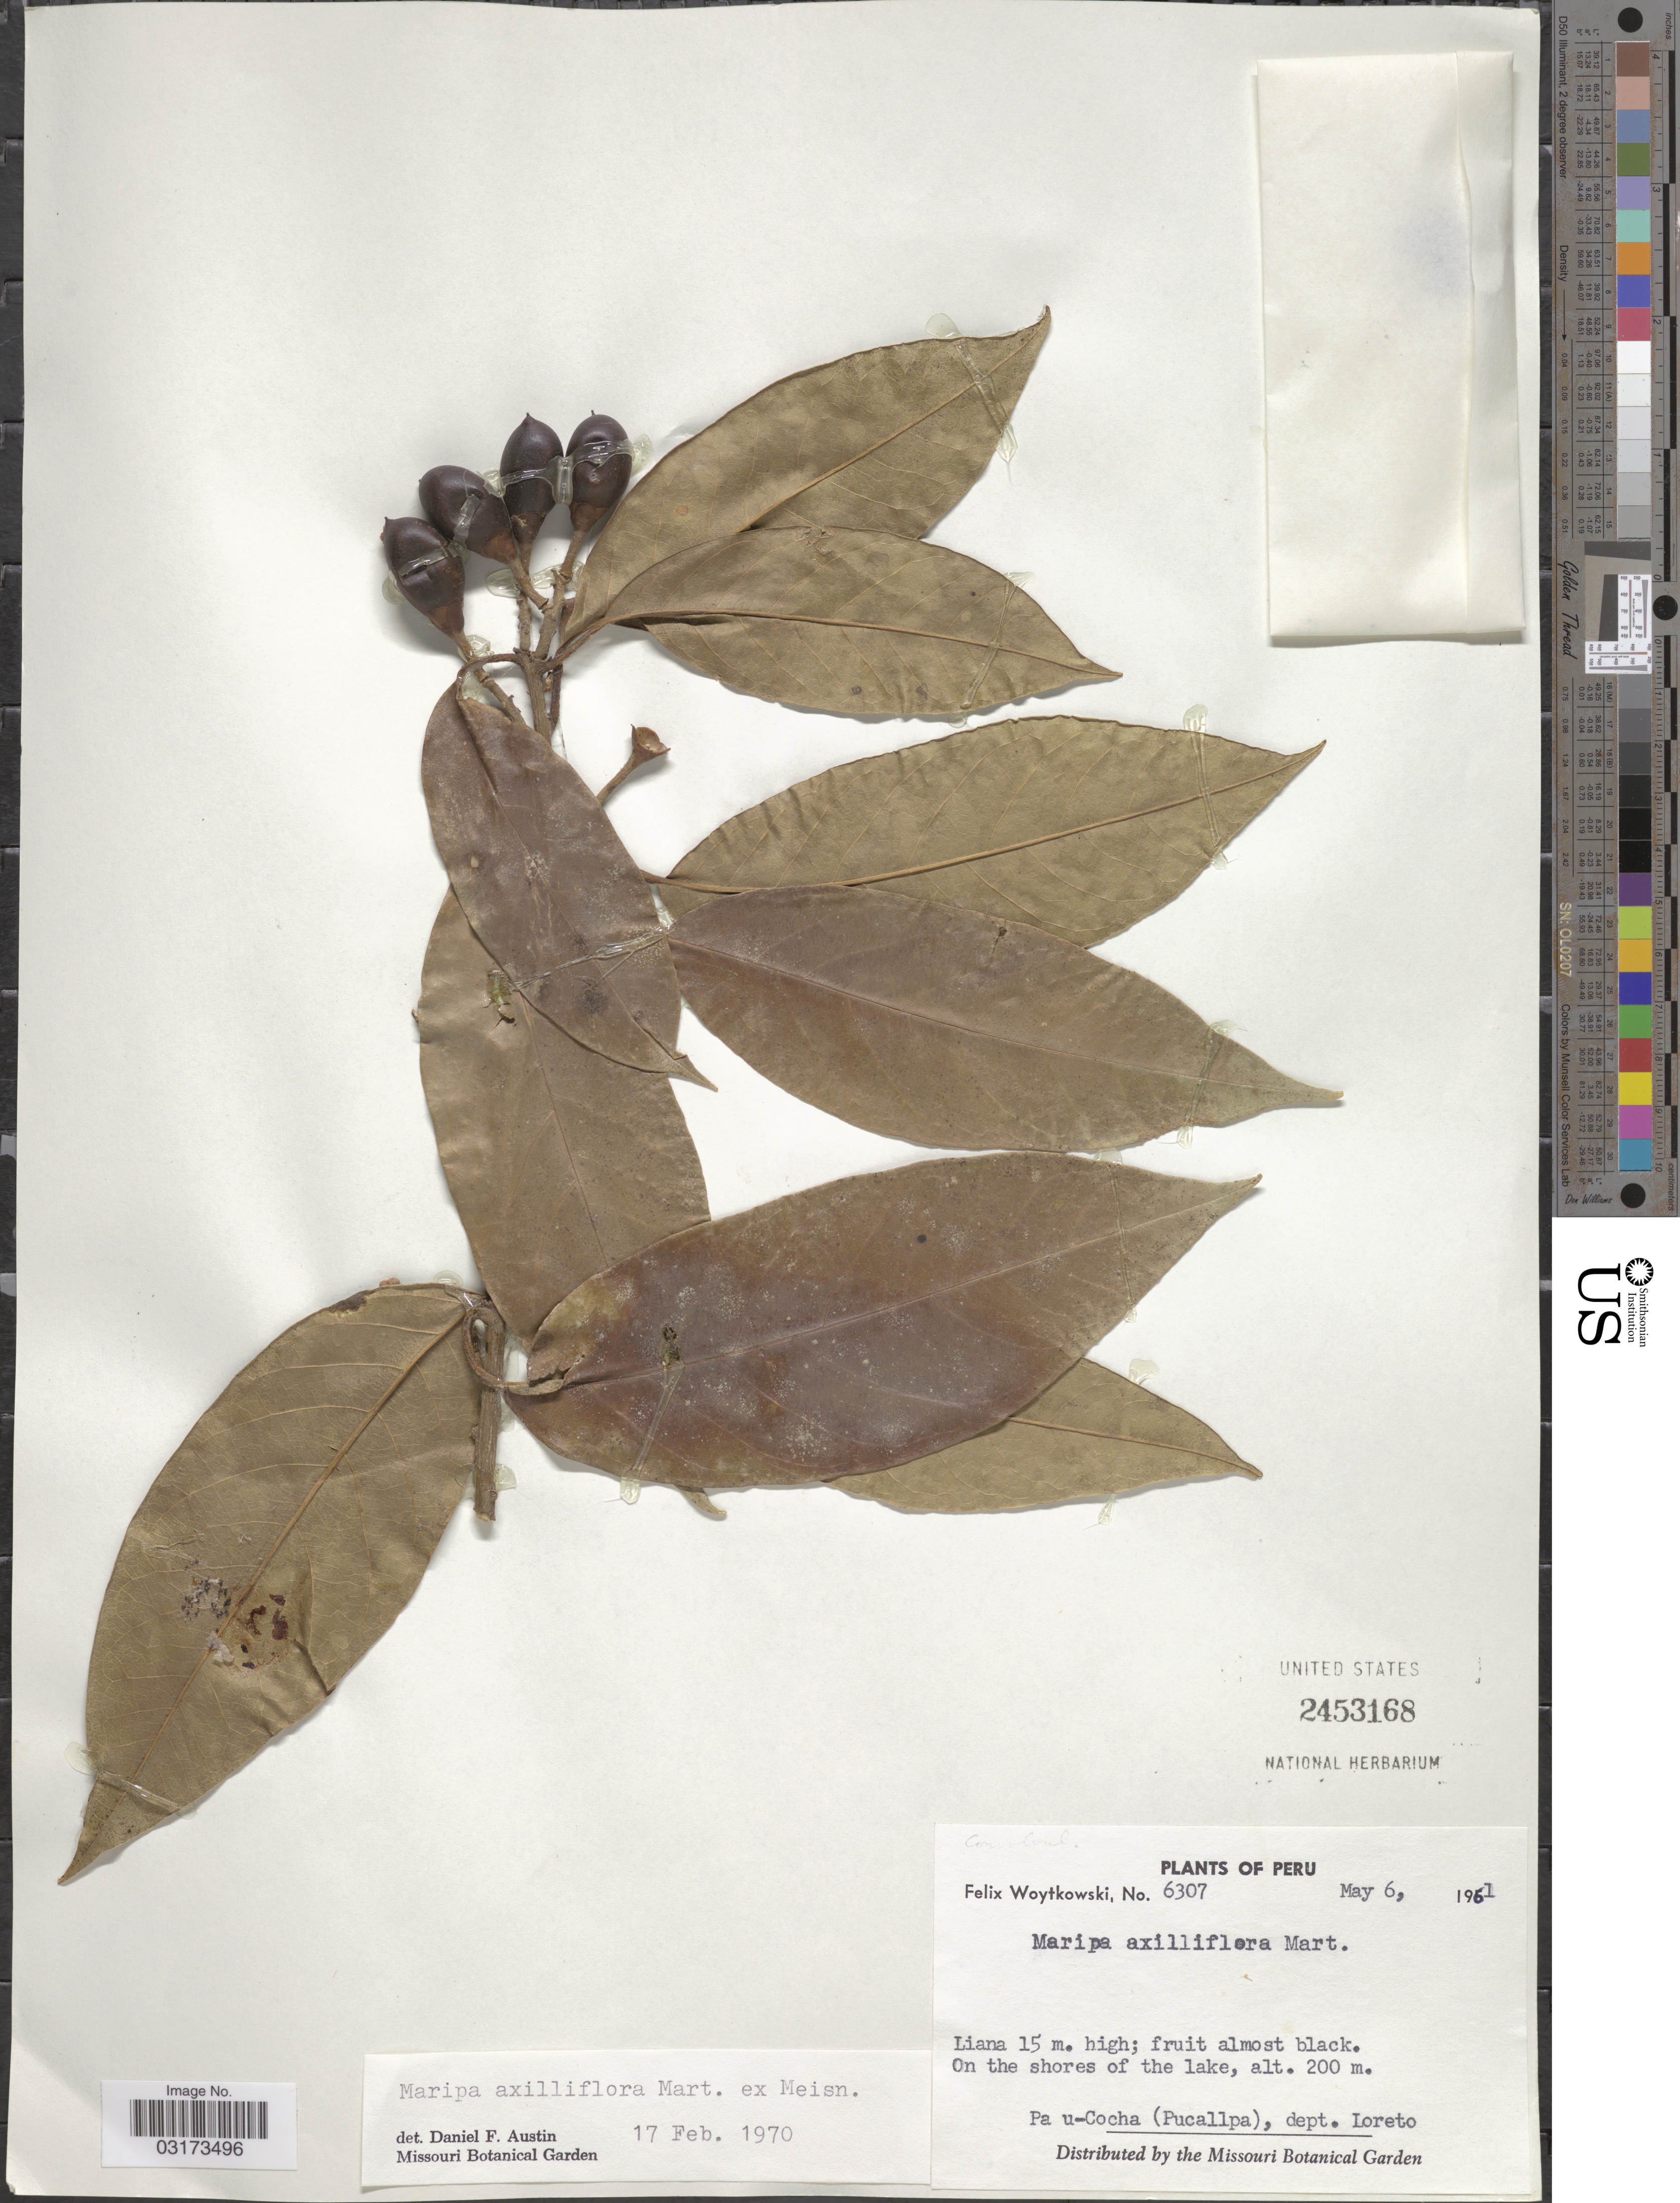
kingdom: Plantae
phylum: Tracheophyta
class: Magnoliopsida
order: Solanales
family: Convolvulaceae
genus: Maripa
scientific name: Maripa axilliflora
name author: Mart. ex Meisn.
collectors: F. Woytkowski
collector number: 6307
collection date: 1961-05-06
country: Peru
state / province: Loreto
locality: On the shores of the lake. Pa u-Cocha (Pucallpa), dept. Loreto.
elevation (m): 200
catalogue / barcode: US 2453168